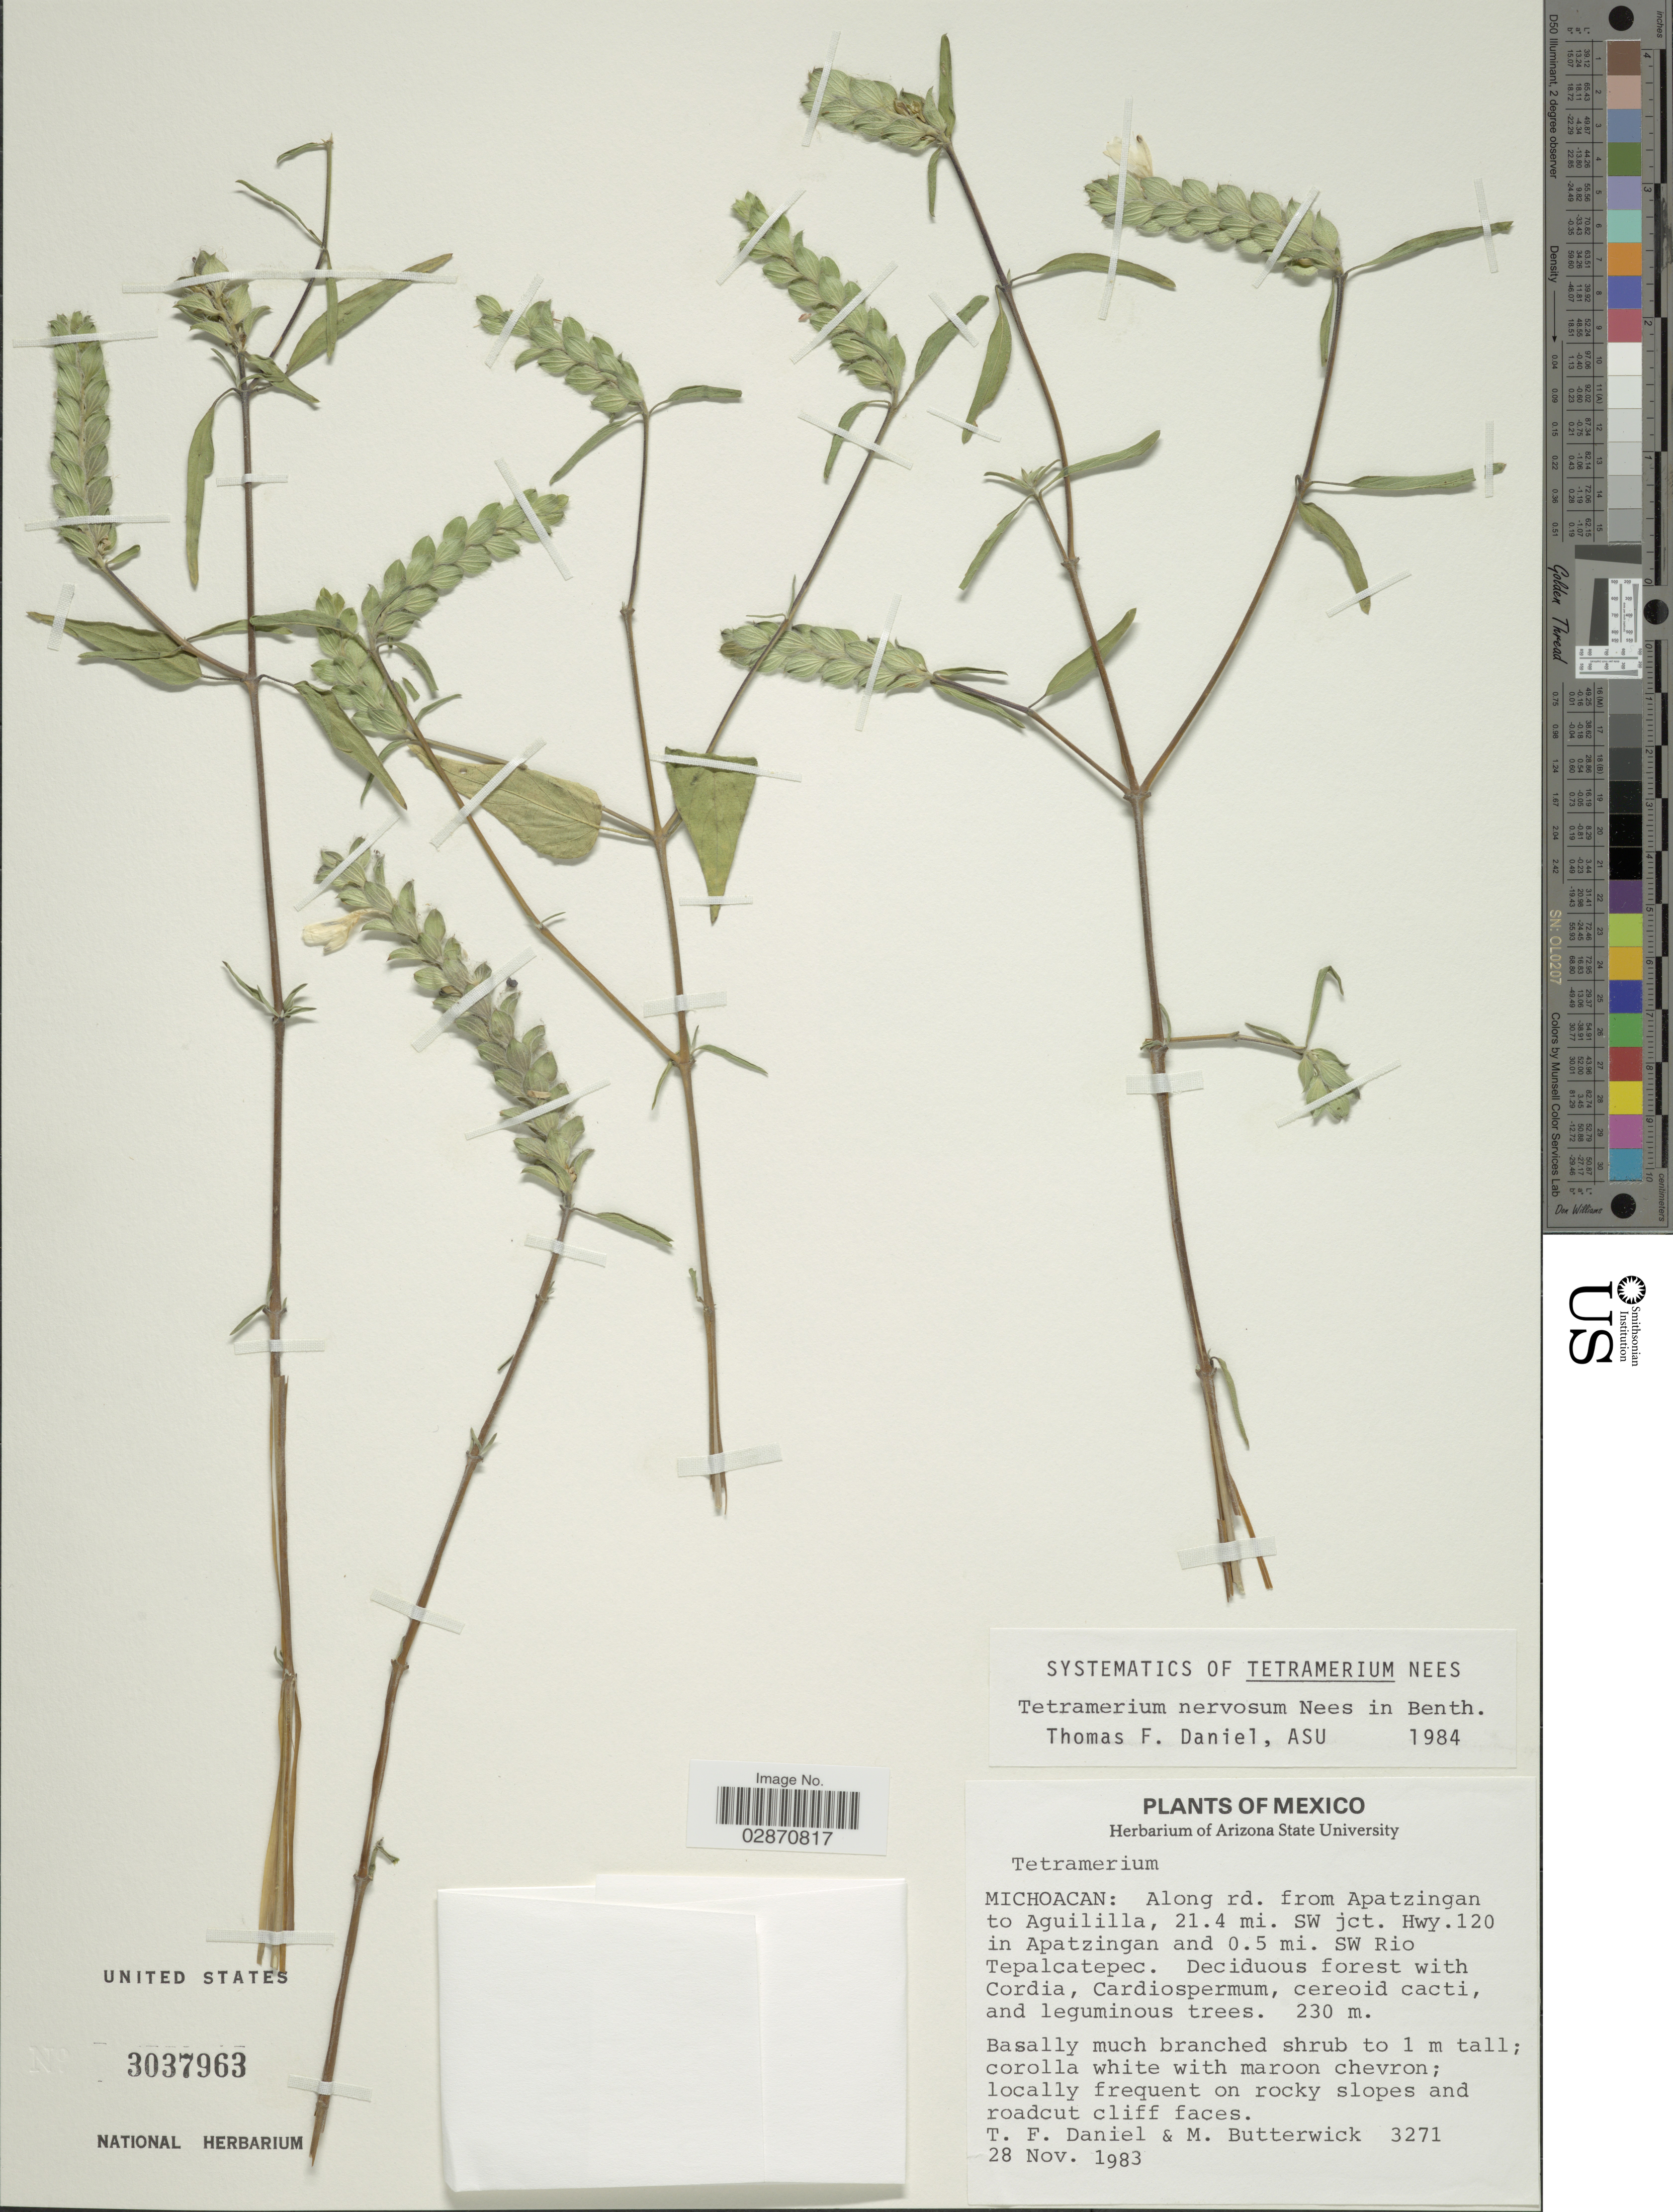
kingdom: Plantae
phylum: Tracheophyta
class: Magnoliopsida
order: Lamiales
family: Acanthaceae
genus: Tetramerium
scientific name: Tetramerium nervosum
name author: Nees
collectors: T. F. Daniel & M. Butterwick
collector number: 3271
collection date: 1983-11-28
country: Mexico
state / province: Michoacán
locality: Along rd. from Apatzingan to Aguililla, 21.4 mi. Sw jct. Hwy. 120 in Apatzingan and 0.5 mi. SW Rio Tepalcatepec.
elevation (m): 230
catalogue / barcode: US 3037963